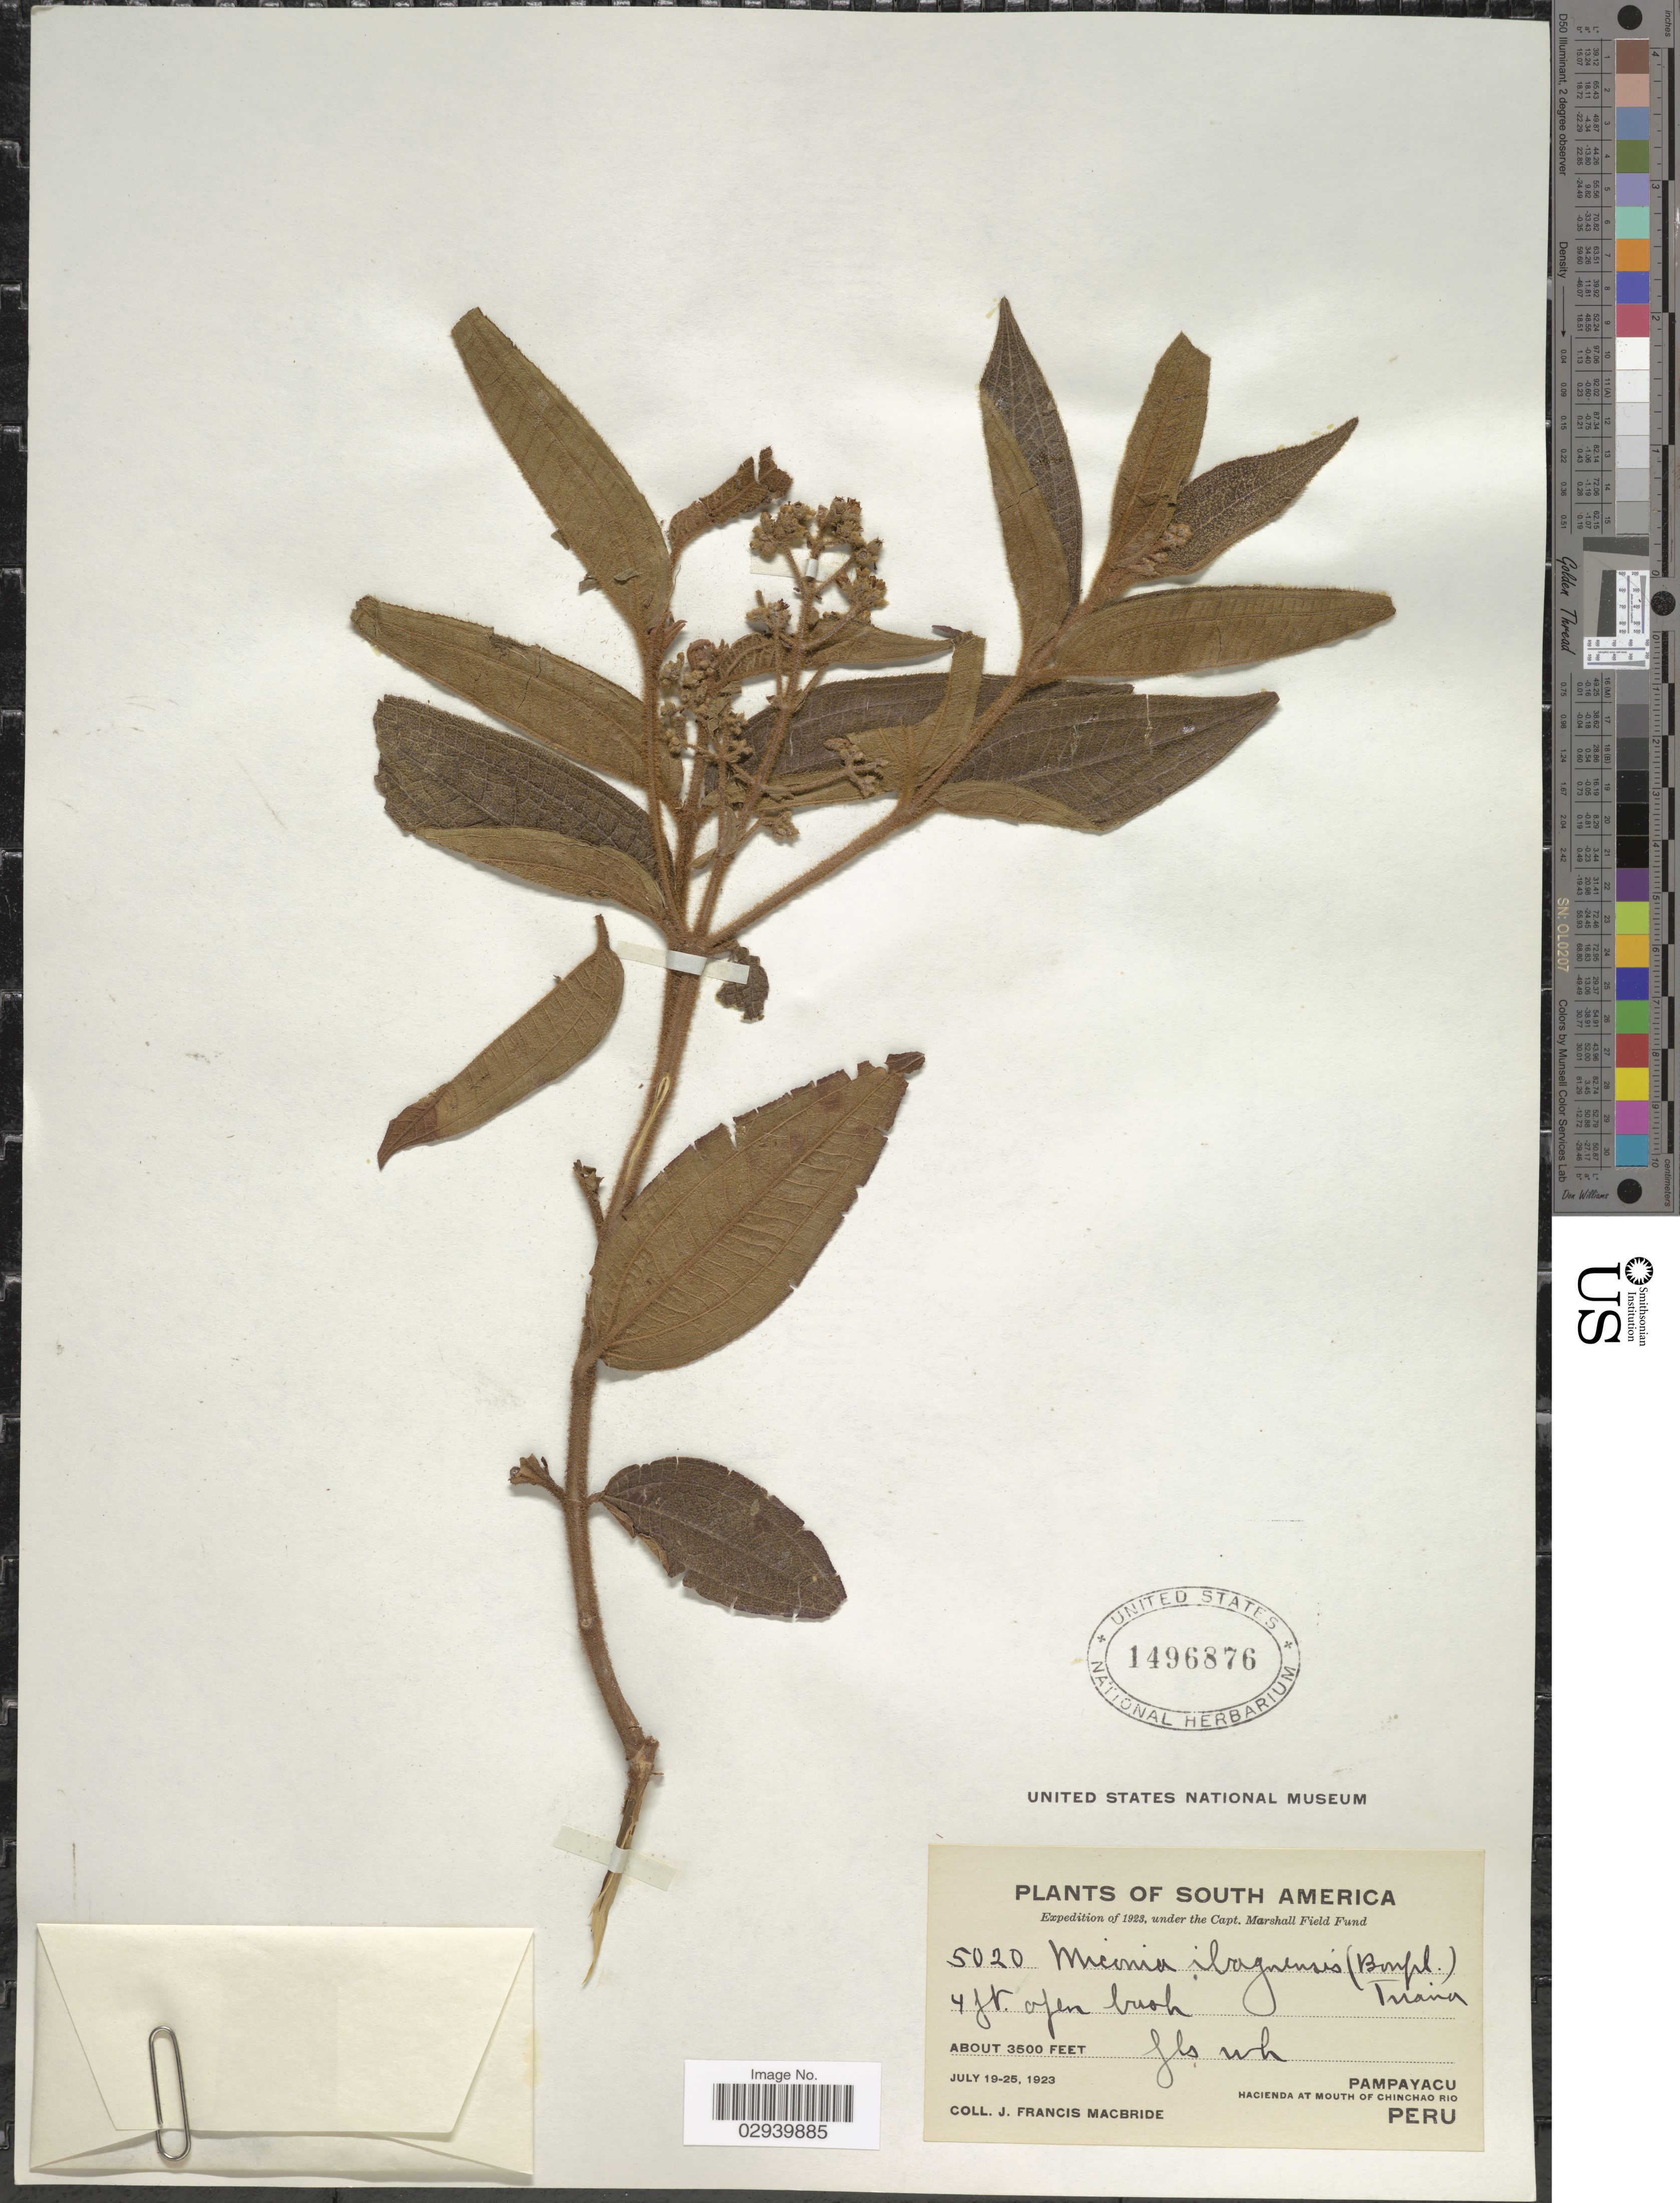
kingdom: Plantae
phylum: Tracheophyta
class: Magnoliopsida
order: Myrtales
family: Melastomataceae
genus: Miconia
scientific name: Miconia ibaguensis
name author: (Bonpl.) Triana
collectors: J. F. Macbride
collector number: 5020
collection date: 1923-07-19/1923-07-25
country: Peru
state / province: San Martín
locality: Pampayacu. Hacienda at Mouth of Chinchao Rio.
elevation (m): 1067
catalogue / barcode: US 1496876